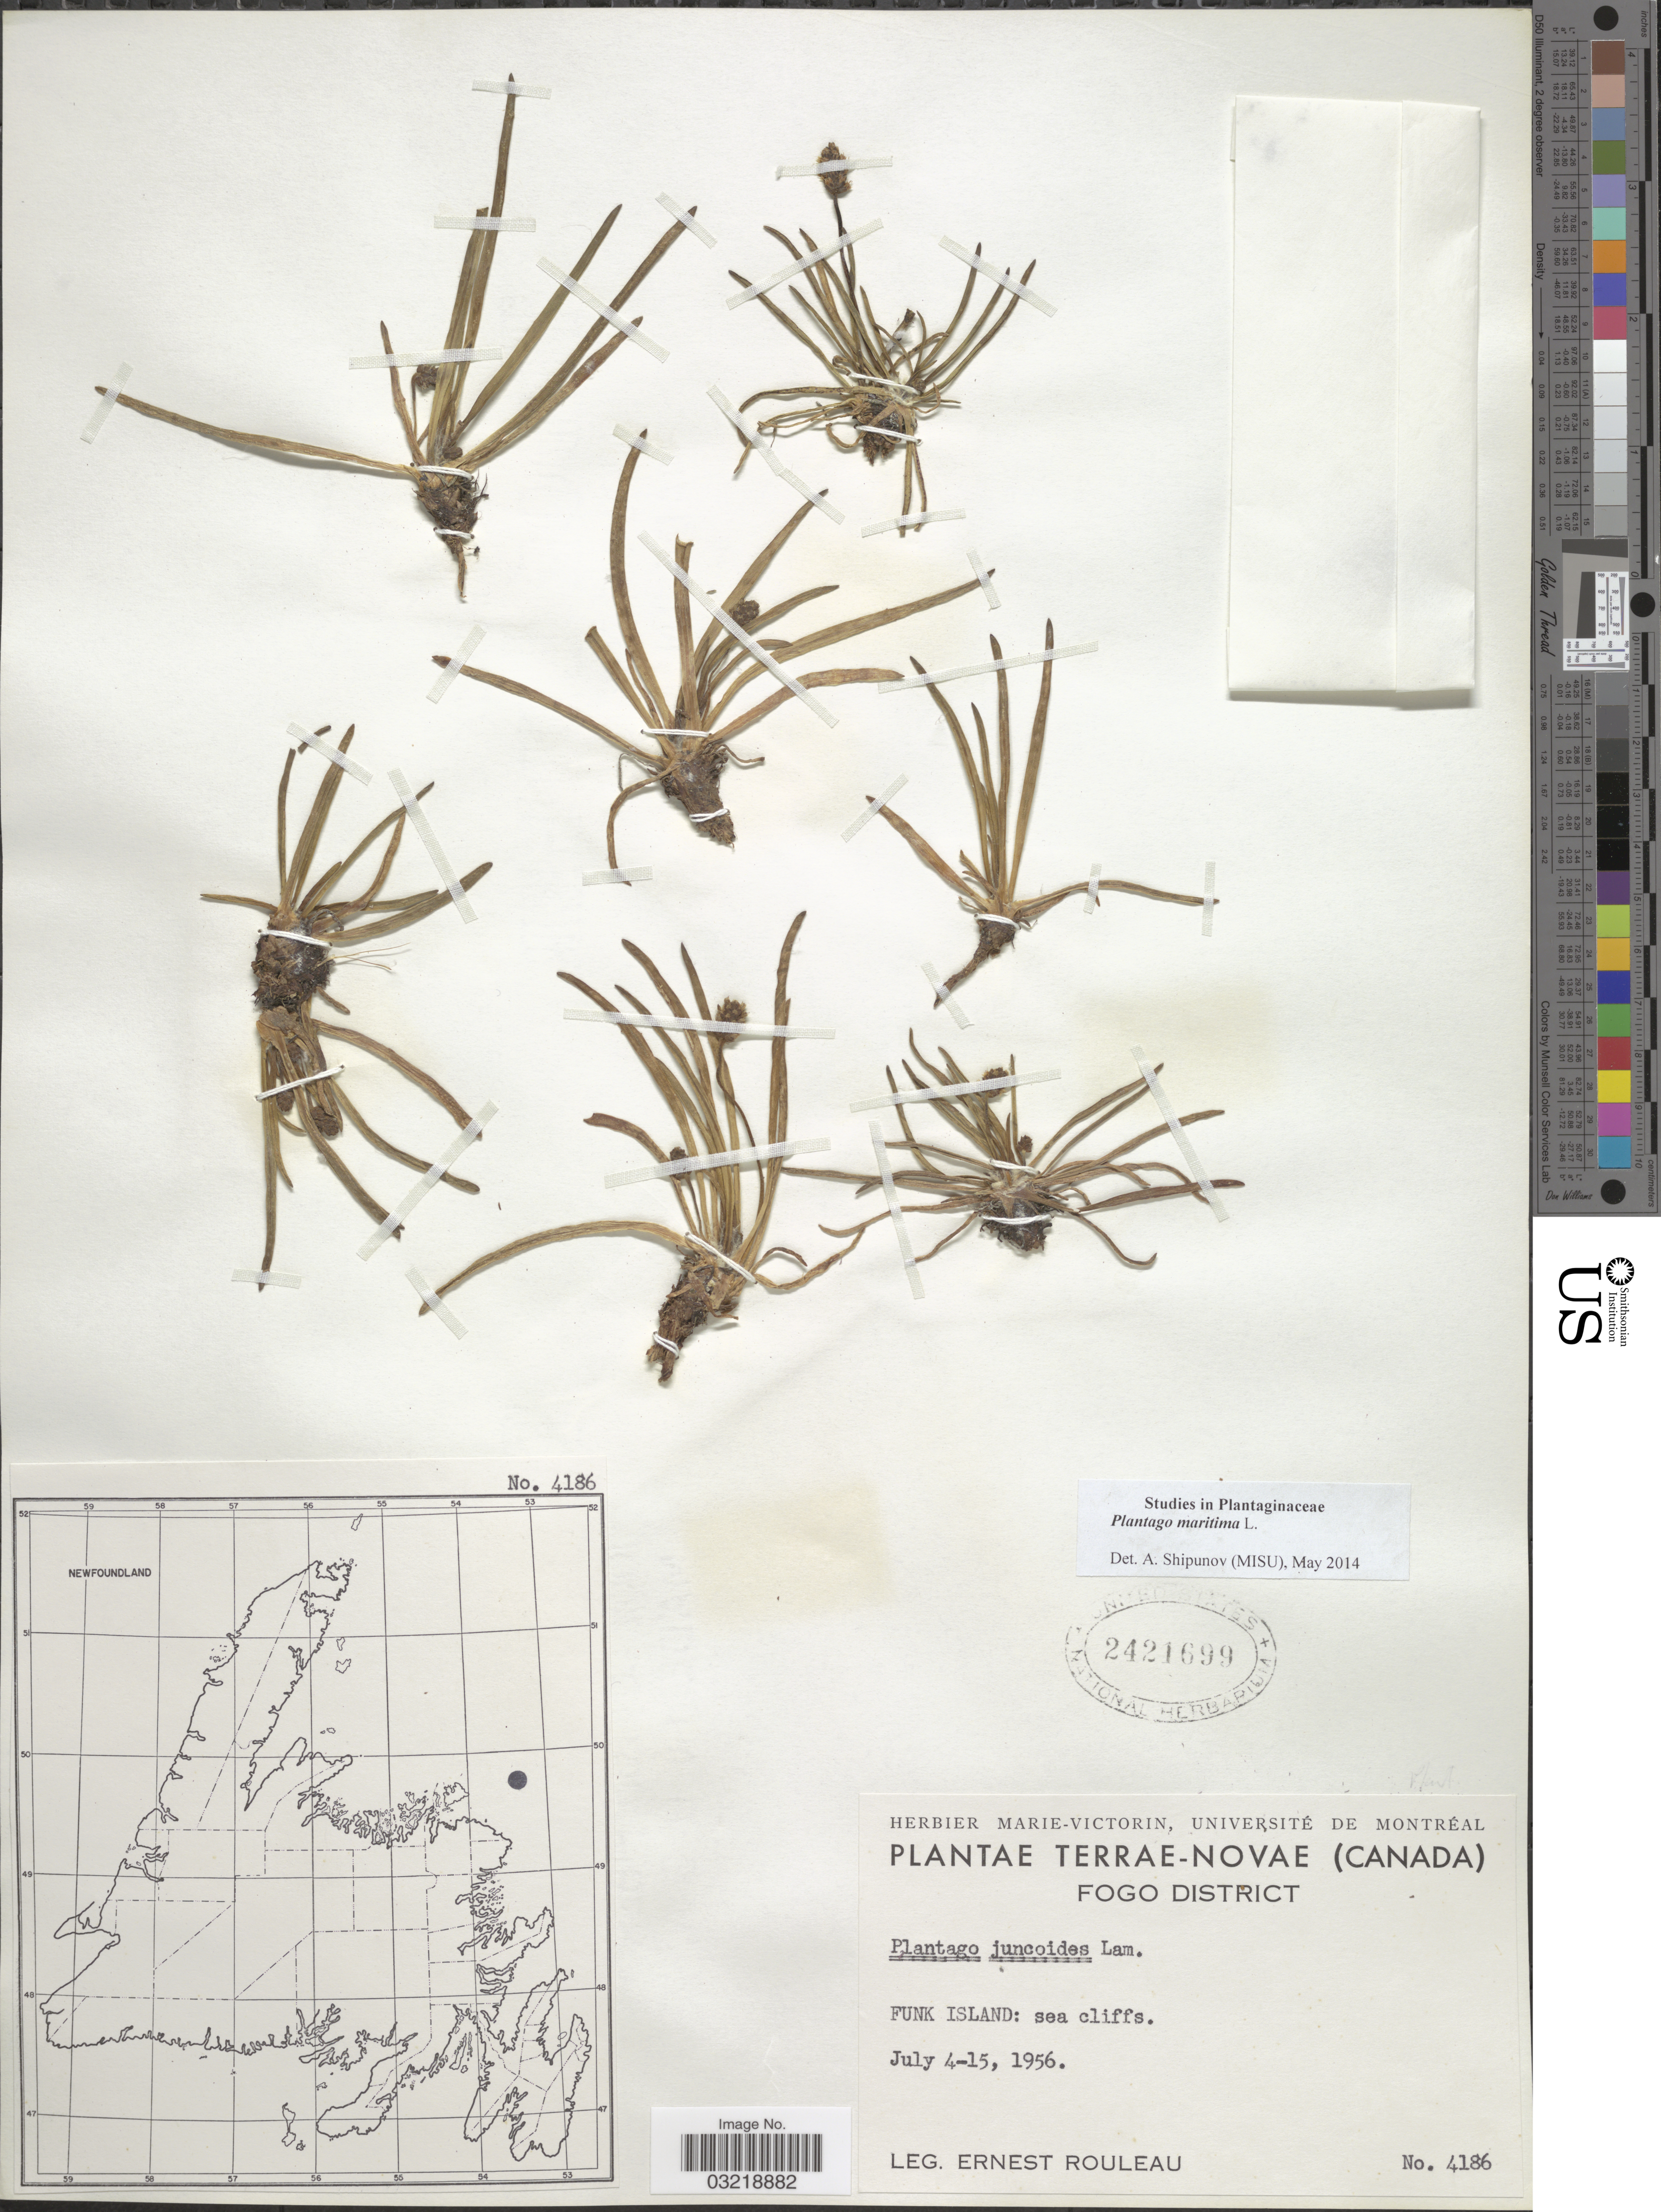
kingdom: Plantae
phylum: Tracheophyta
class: Magnoliopsida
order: Lamiales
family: Plantaginaceae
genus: Plantago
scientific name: Plantago maritima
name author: L.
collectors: J. Rouleau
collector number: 4186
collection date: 1956-07-04/1956-07-15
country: Canada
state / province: Newfoundland and Labrador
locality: Terrae-Novae. Fogo District. Funk Island: sea cliffs.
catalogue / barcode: US 2421699